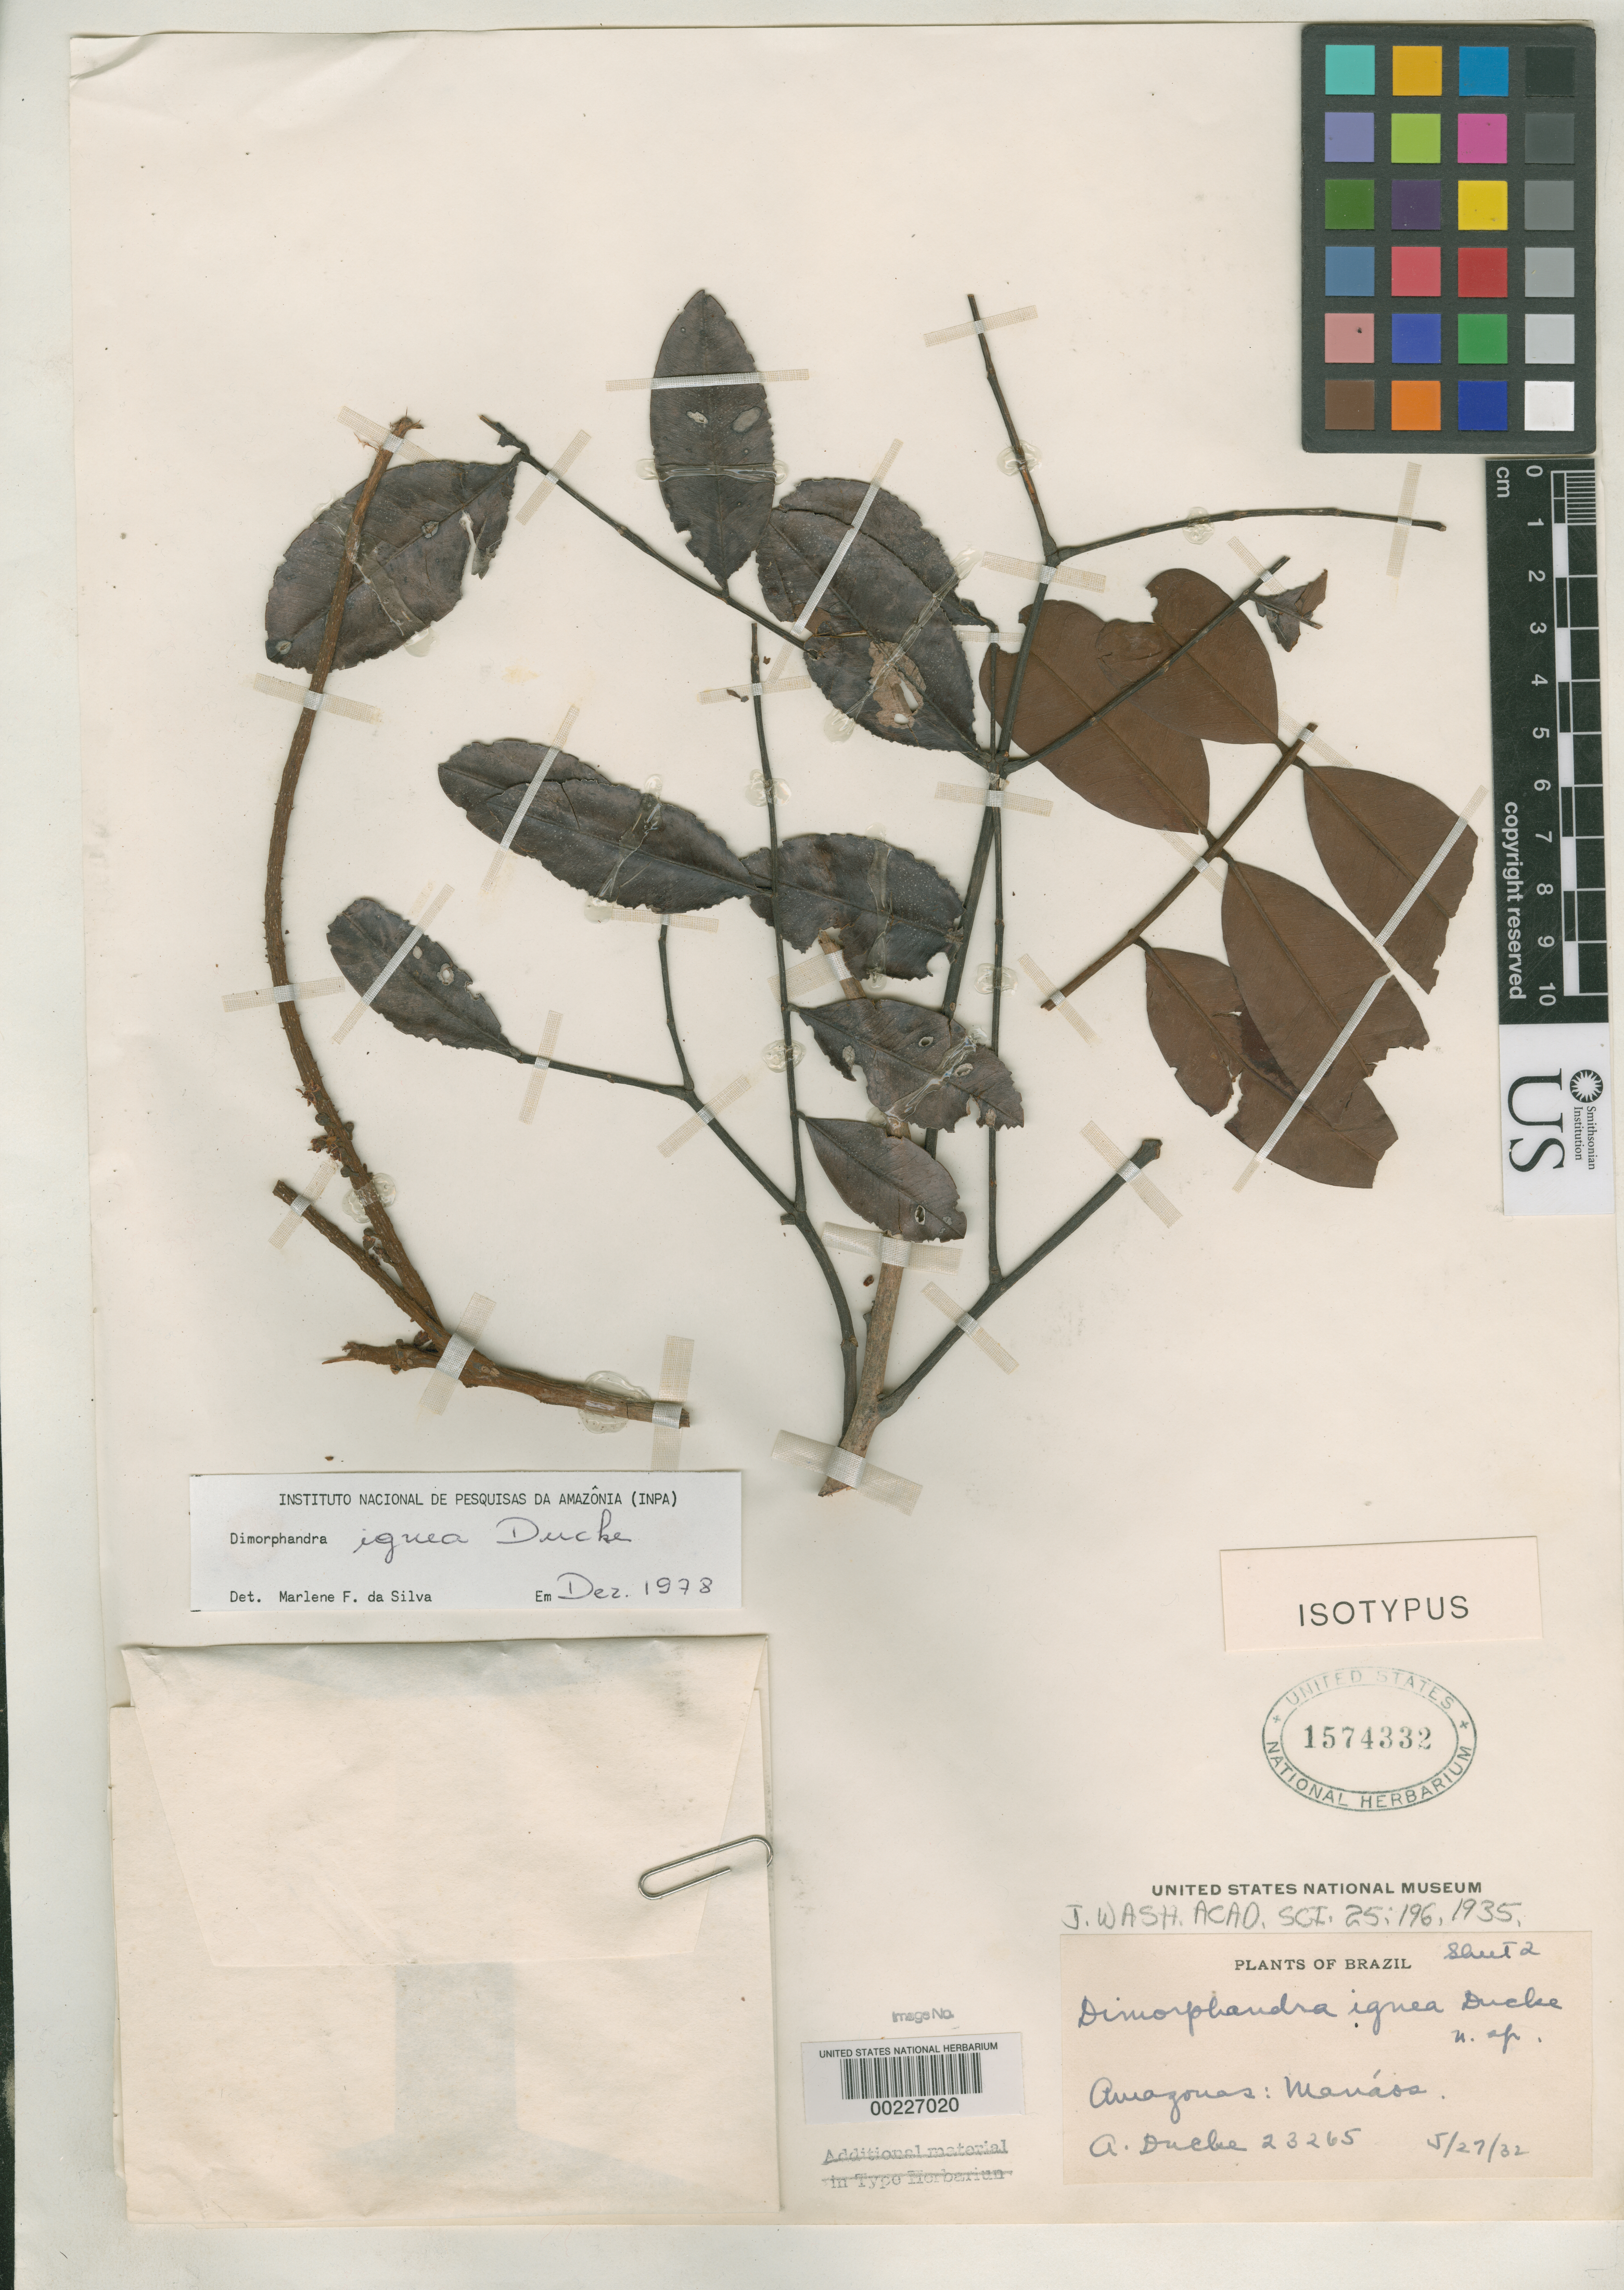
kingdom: Plantae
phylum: Tracheophyta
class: Magnoliopsida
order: Fabales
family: Fabaceae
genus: Dimorphandra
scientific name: Dimorphandra ignea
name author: Ducke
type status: Isotype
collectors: A. Ducke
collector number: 23265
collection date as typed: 27 May 1932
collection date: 1932-05-27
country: Brazil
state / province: Amazonas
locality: Manaos.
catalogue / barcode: US 1574332